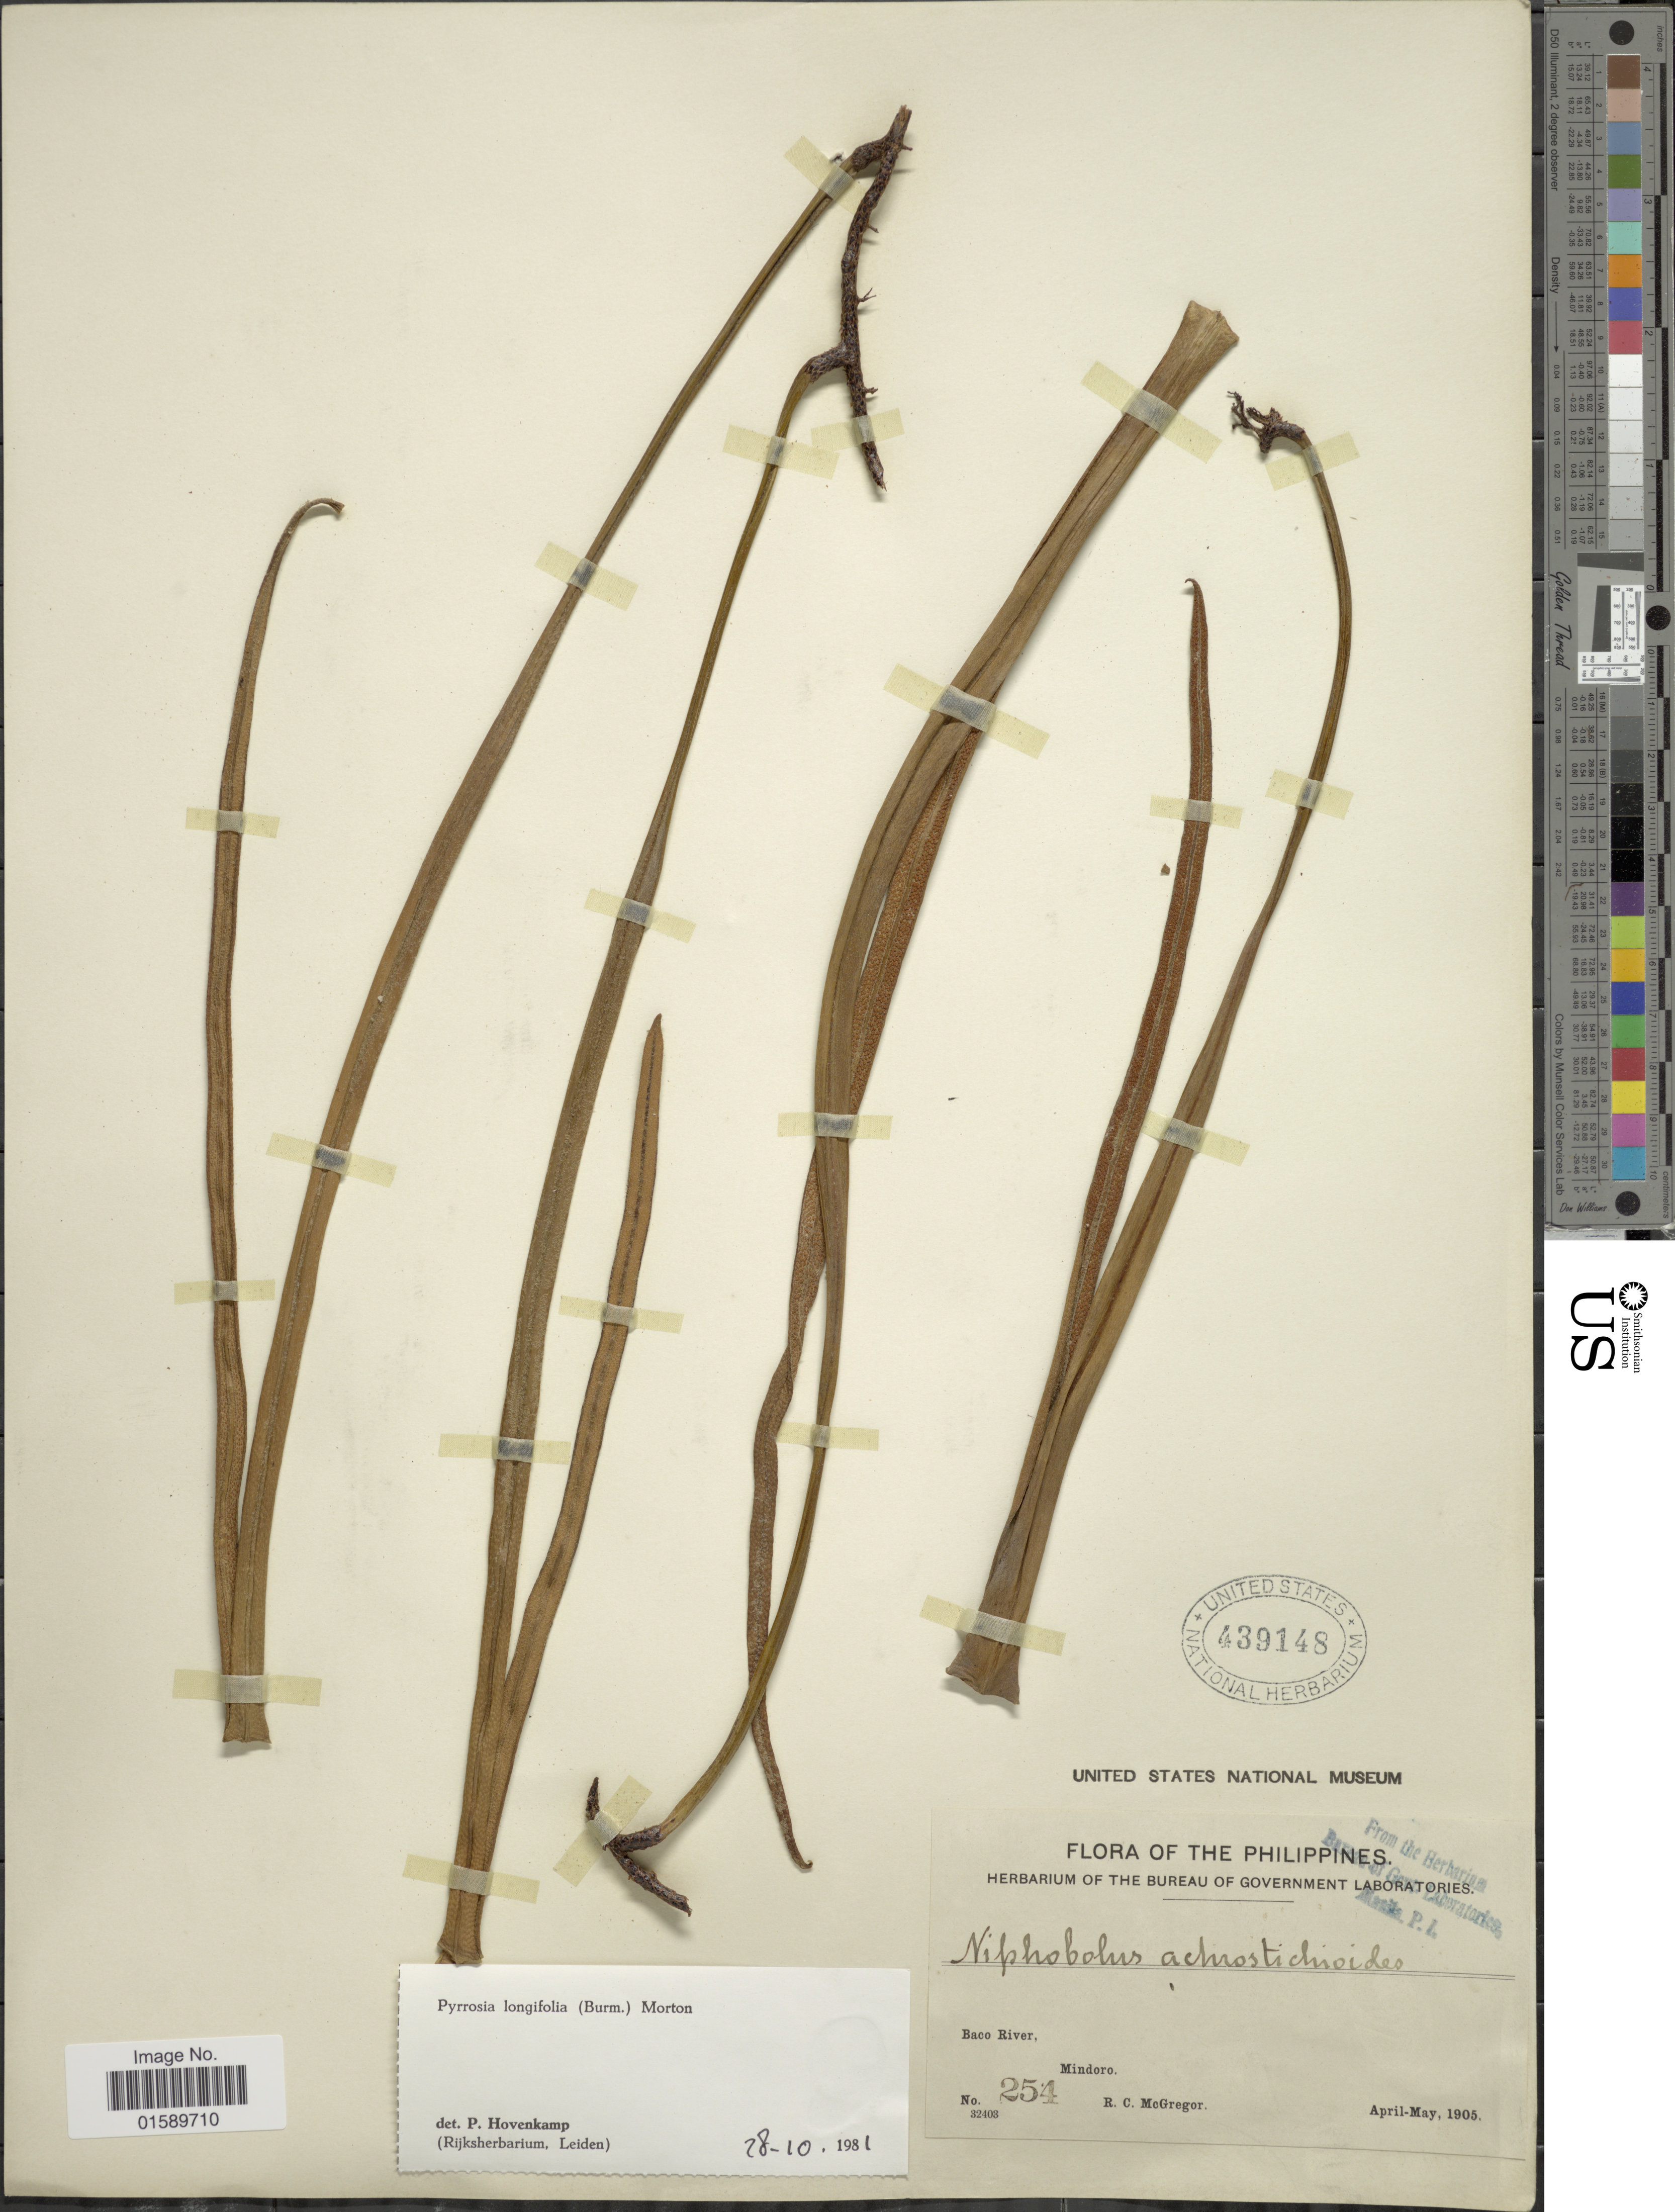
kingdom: Plantae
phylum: Tracheophyta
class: Polypodiopsida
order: Polypodiales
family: Polypodiaceae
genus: Pyrrosia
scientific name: Pyrrosia longifolia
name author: (Burm. f.) C.V. Morton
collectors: R. C. McGregor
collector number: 254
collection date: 1905-04/1905-05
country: Philippines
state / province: Mimaropa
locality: Baco River, Mindoro,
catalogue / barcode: US 439148